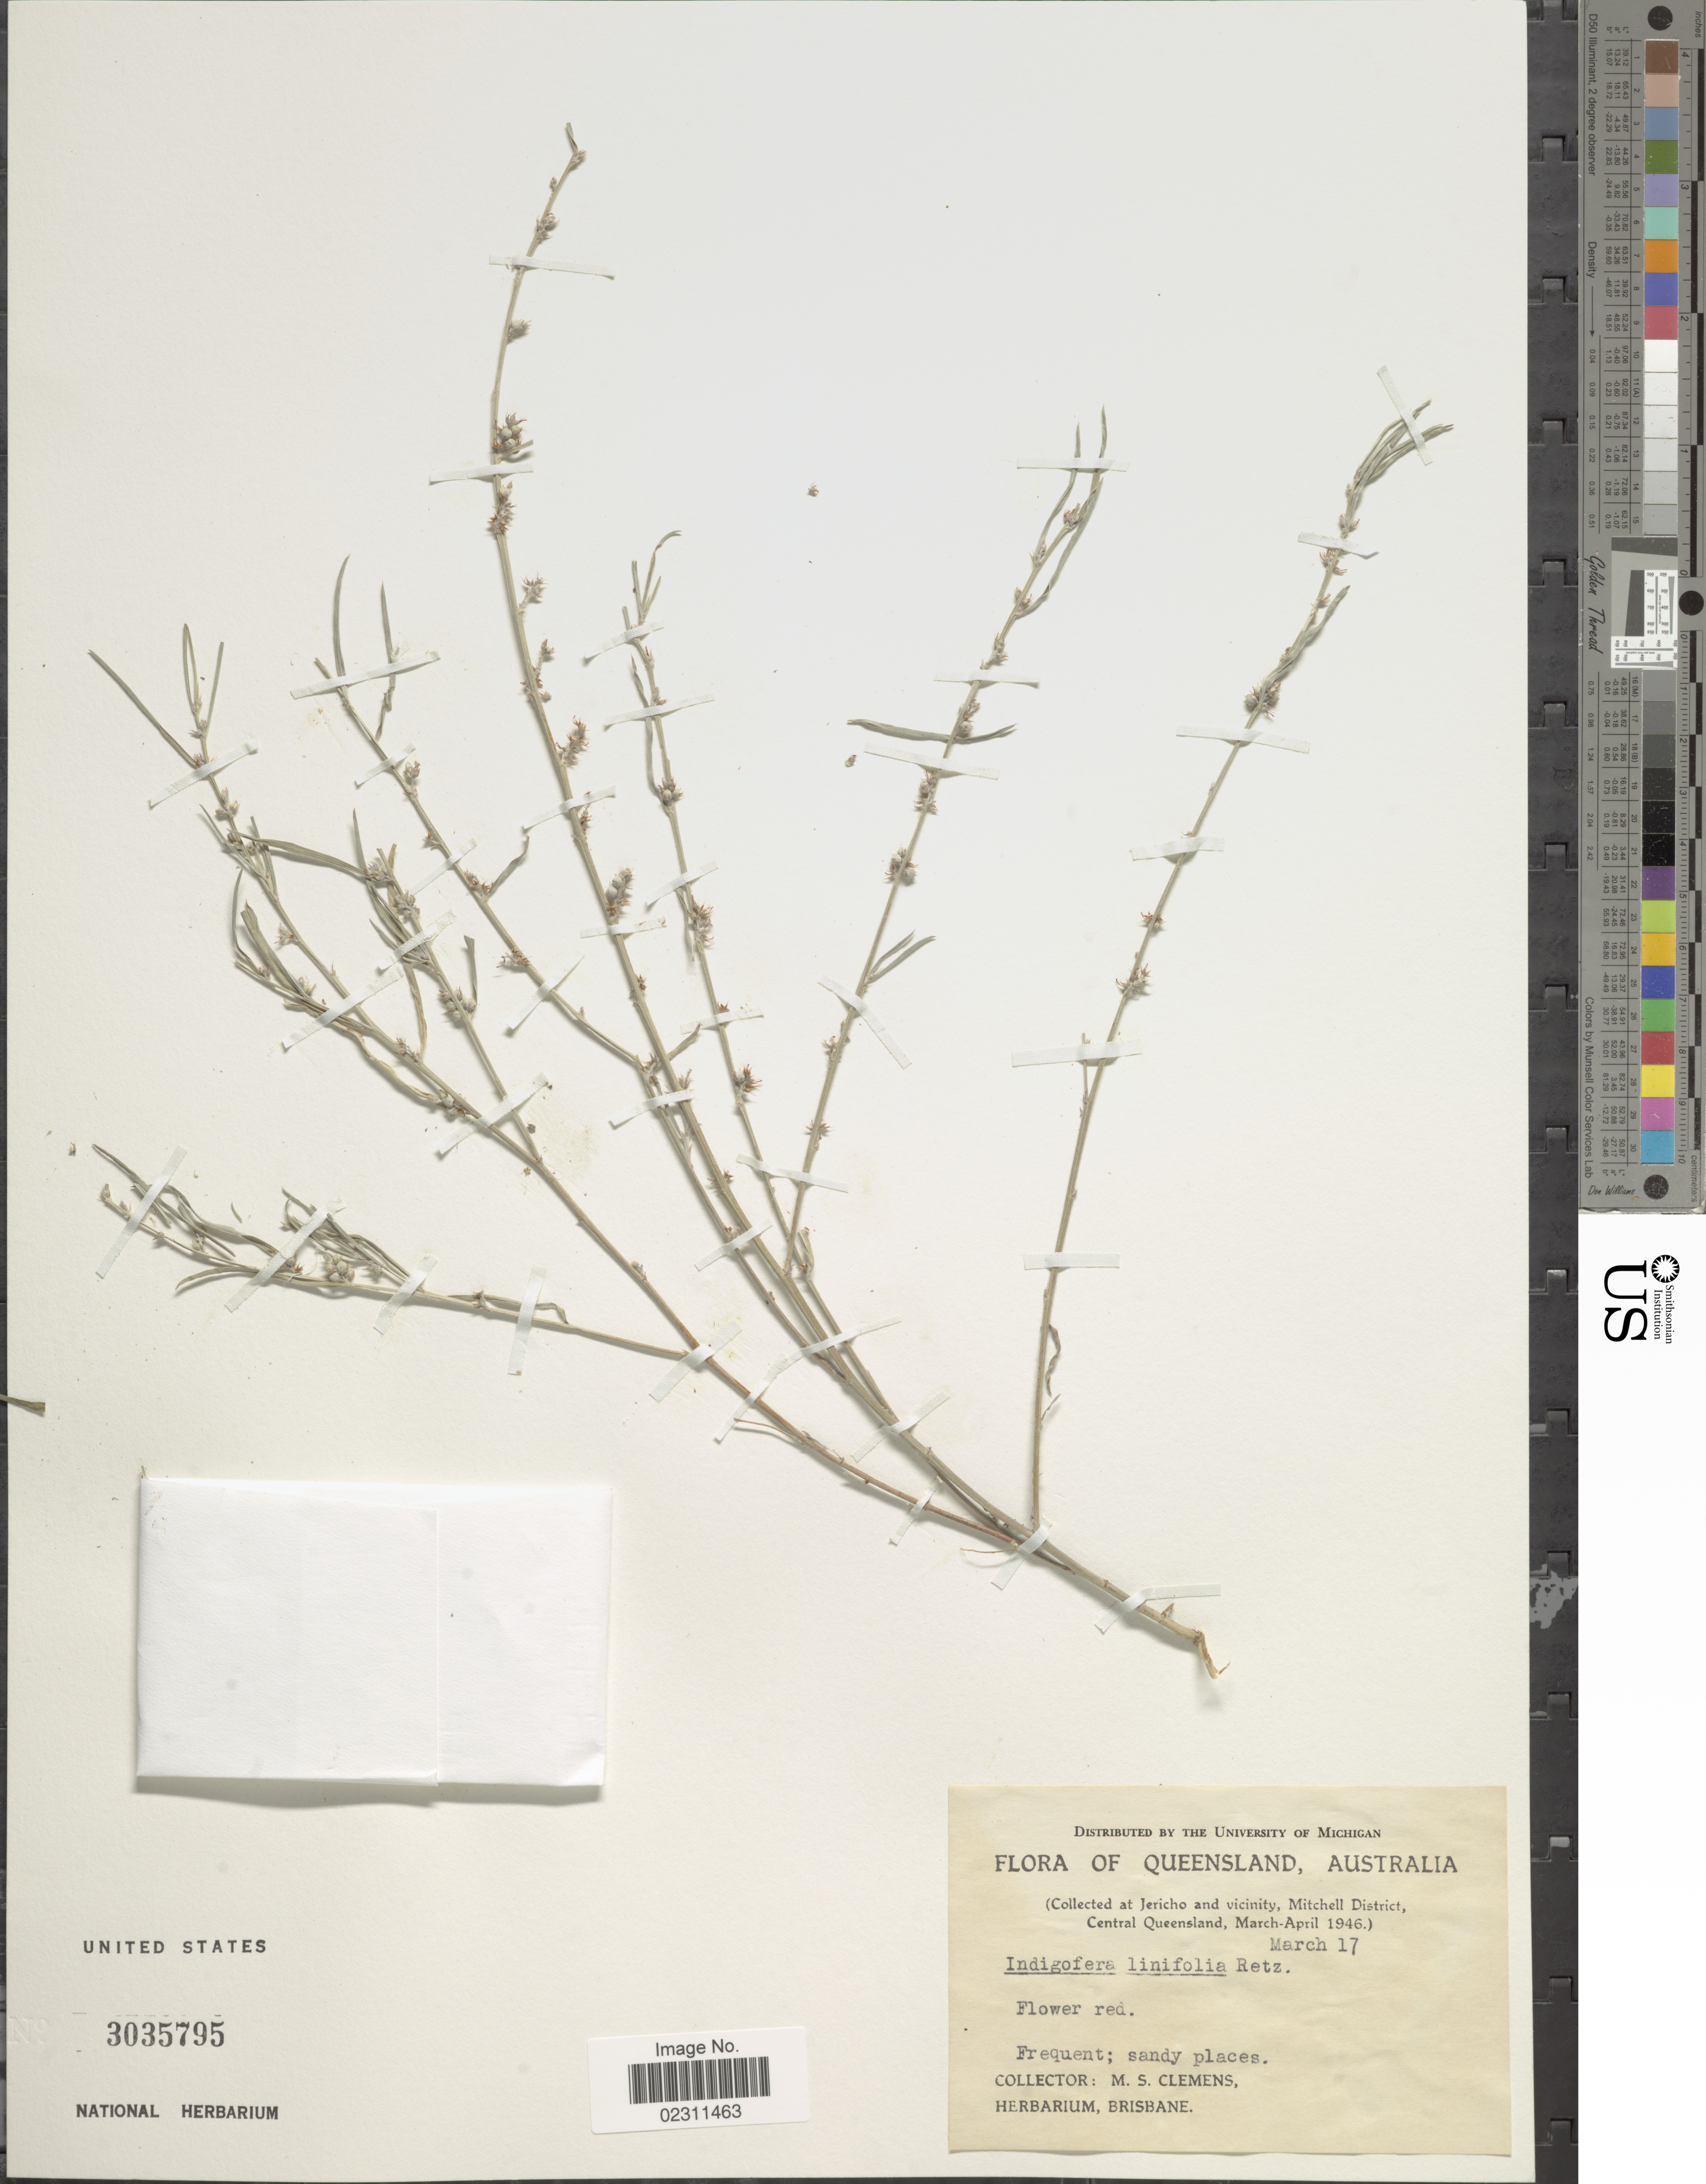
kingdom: Plantae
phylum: Tracheophyta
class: Magnoliopsida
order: Fabales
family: Fabaceae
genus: Indigofera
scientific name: Indigofera linifolia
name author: Retz.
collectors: M. S. Clemens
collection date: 1946-03-17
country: Australia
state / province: Queensland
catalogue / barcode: US 3035795